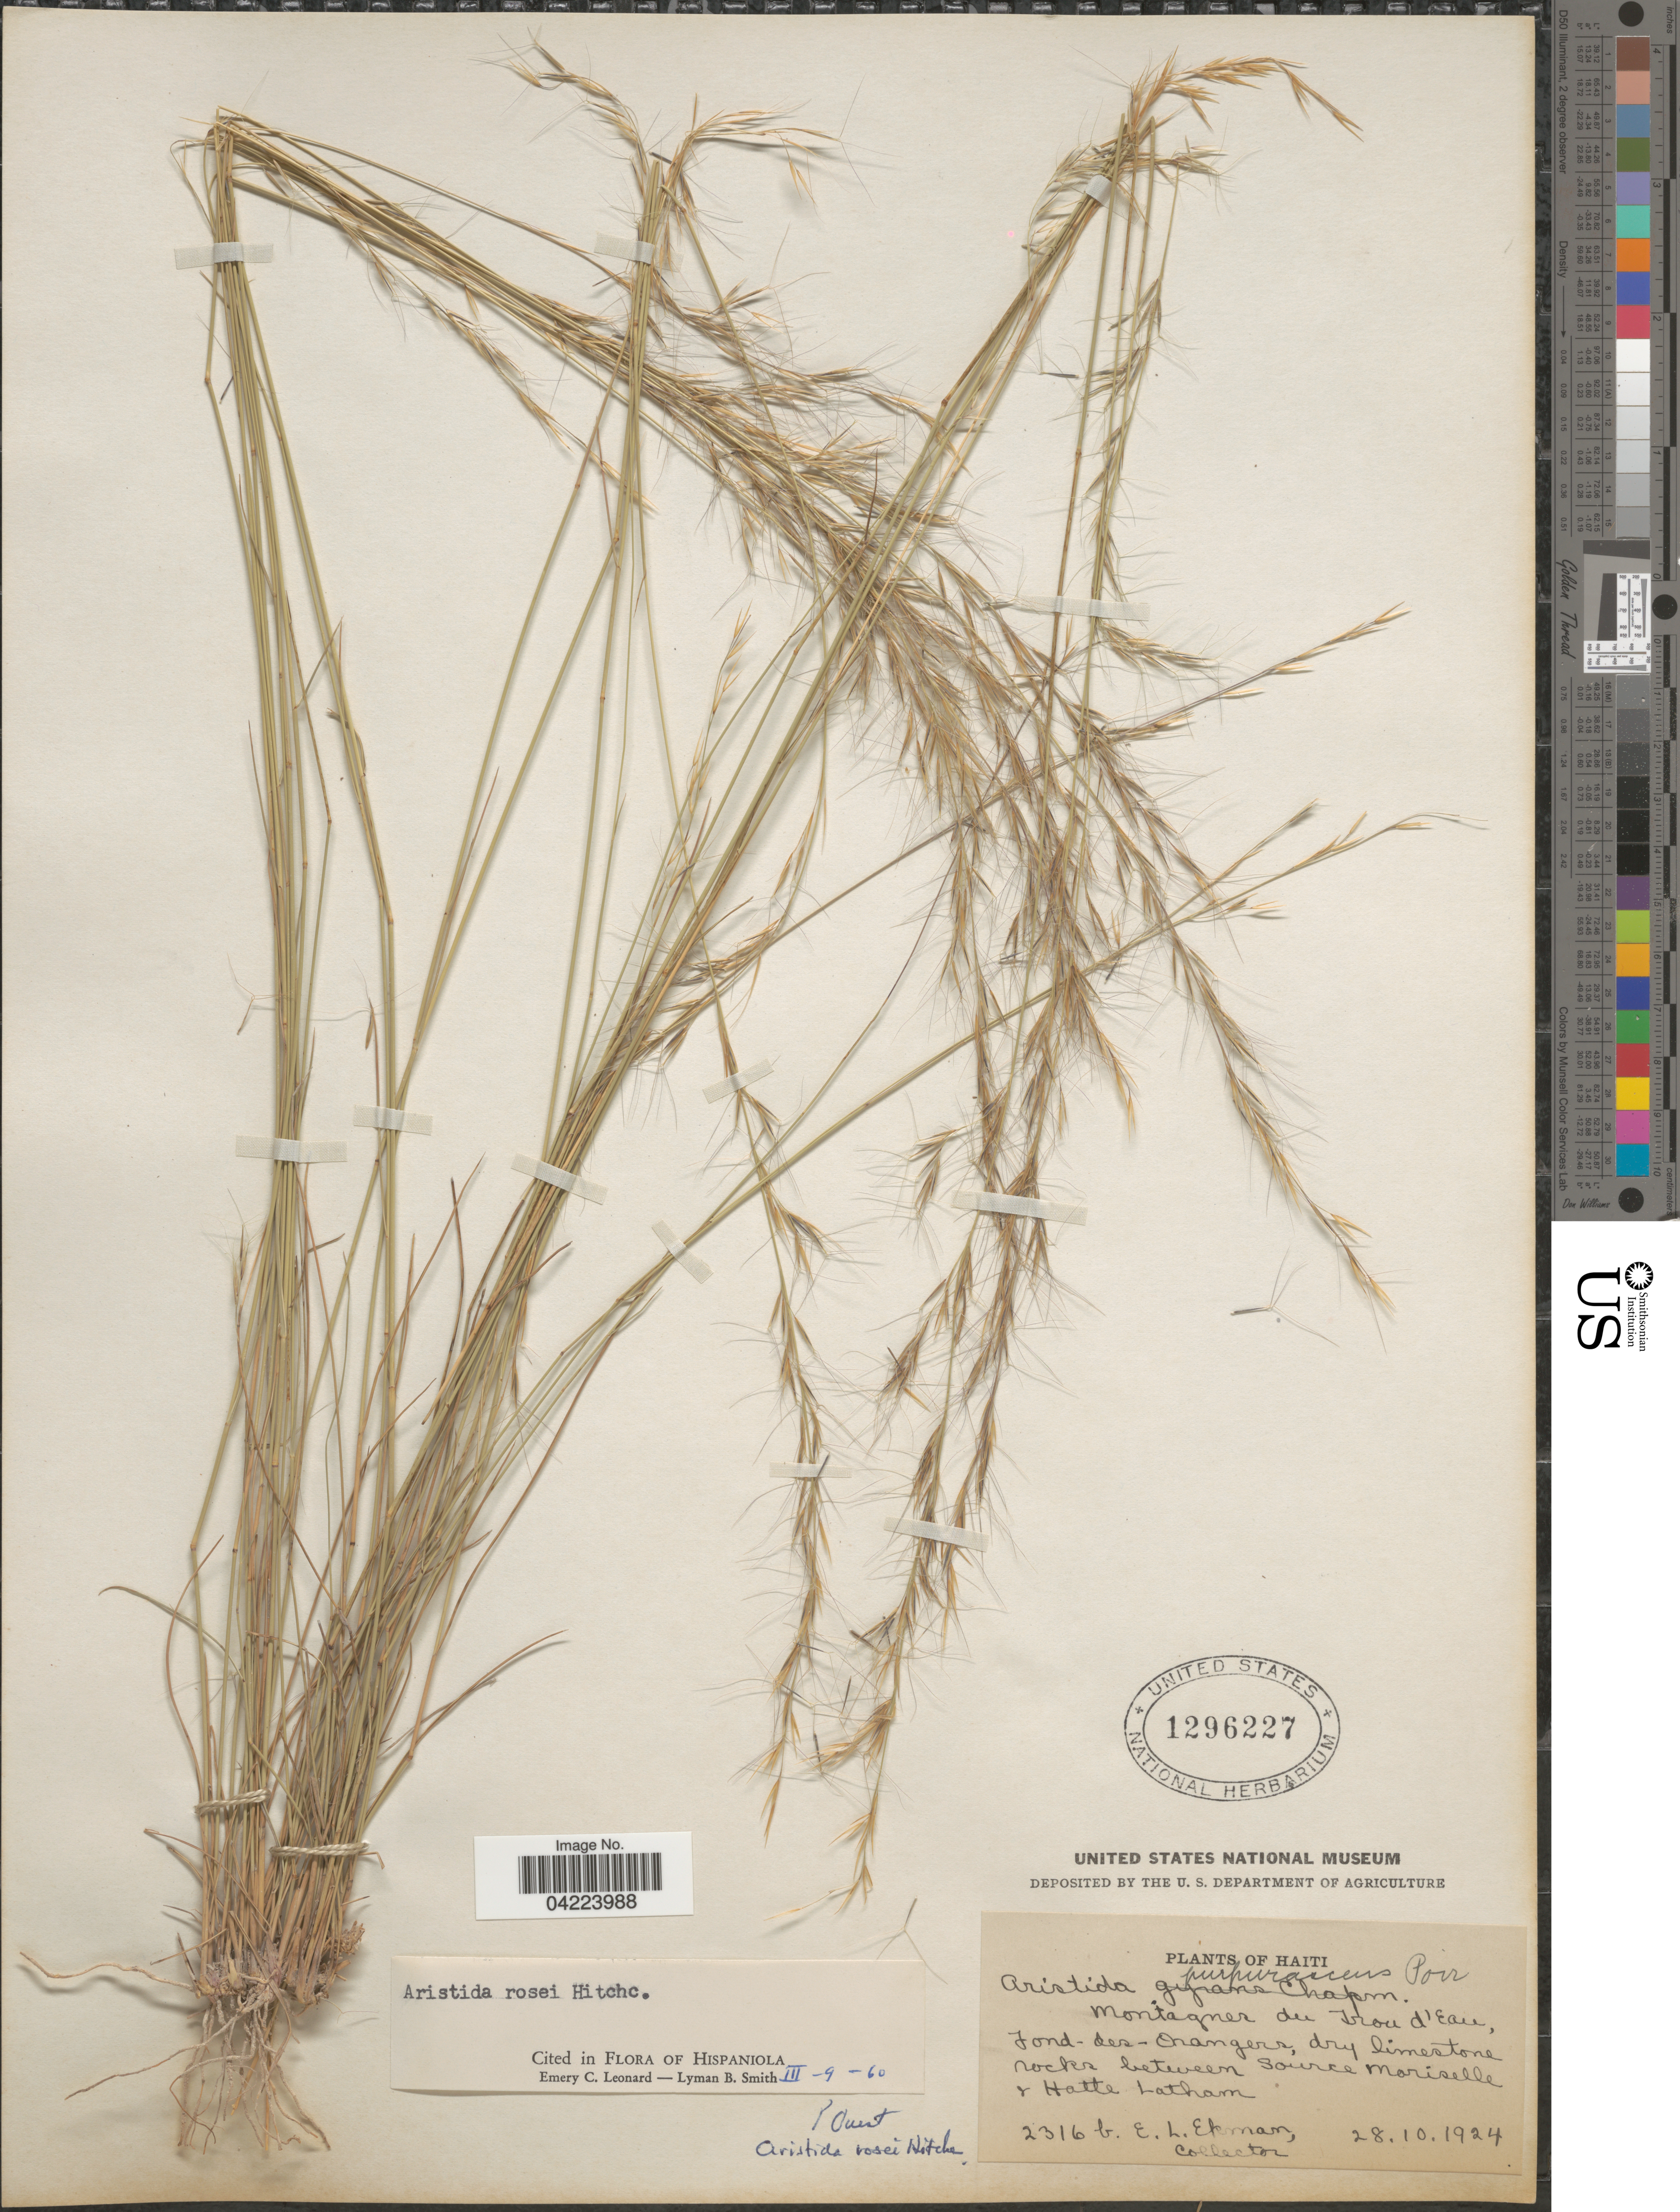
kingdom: Plantae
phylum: Tracheophyta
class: Liliopsida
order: Poales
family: Poaceae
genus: Aristida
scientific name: Aristida rosei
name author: Hitchc.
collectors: E. L. Ekman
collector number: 2316b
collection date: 1924-10-28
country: Haiti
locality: Montagnes du Irou d'Eau, Fond - des - Orangers, dry limestone rocks between Source Mariselle y Hatte Latham.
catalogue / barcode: US 1296227